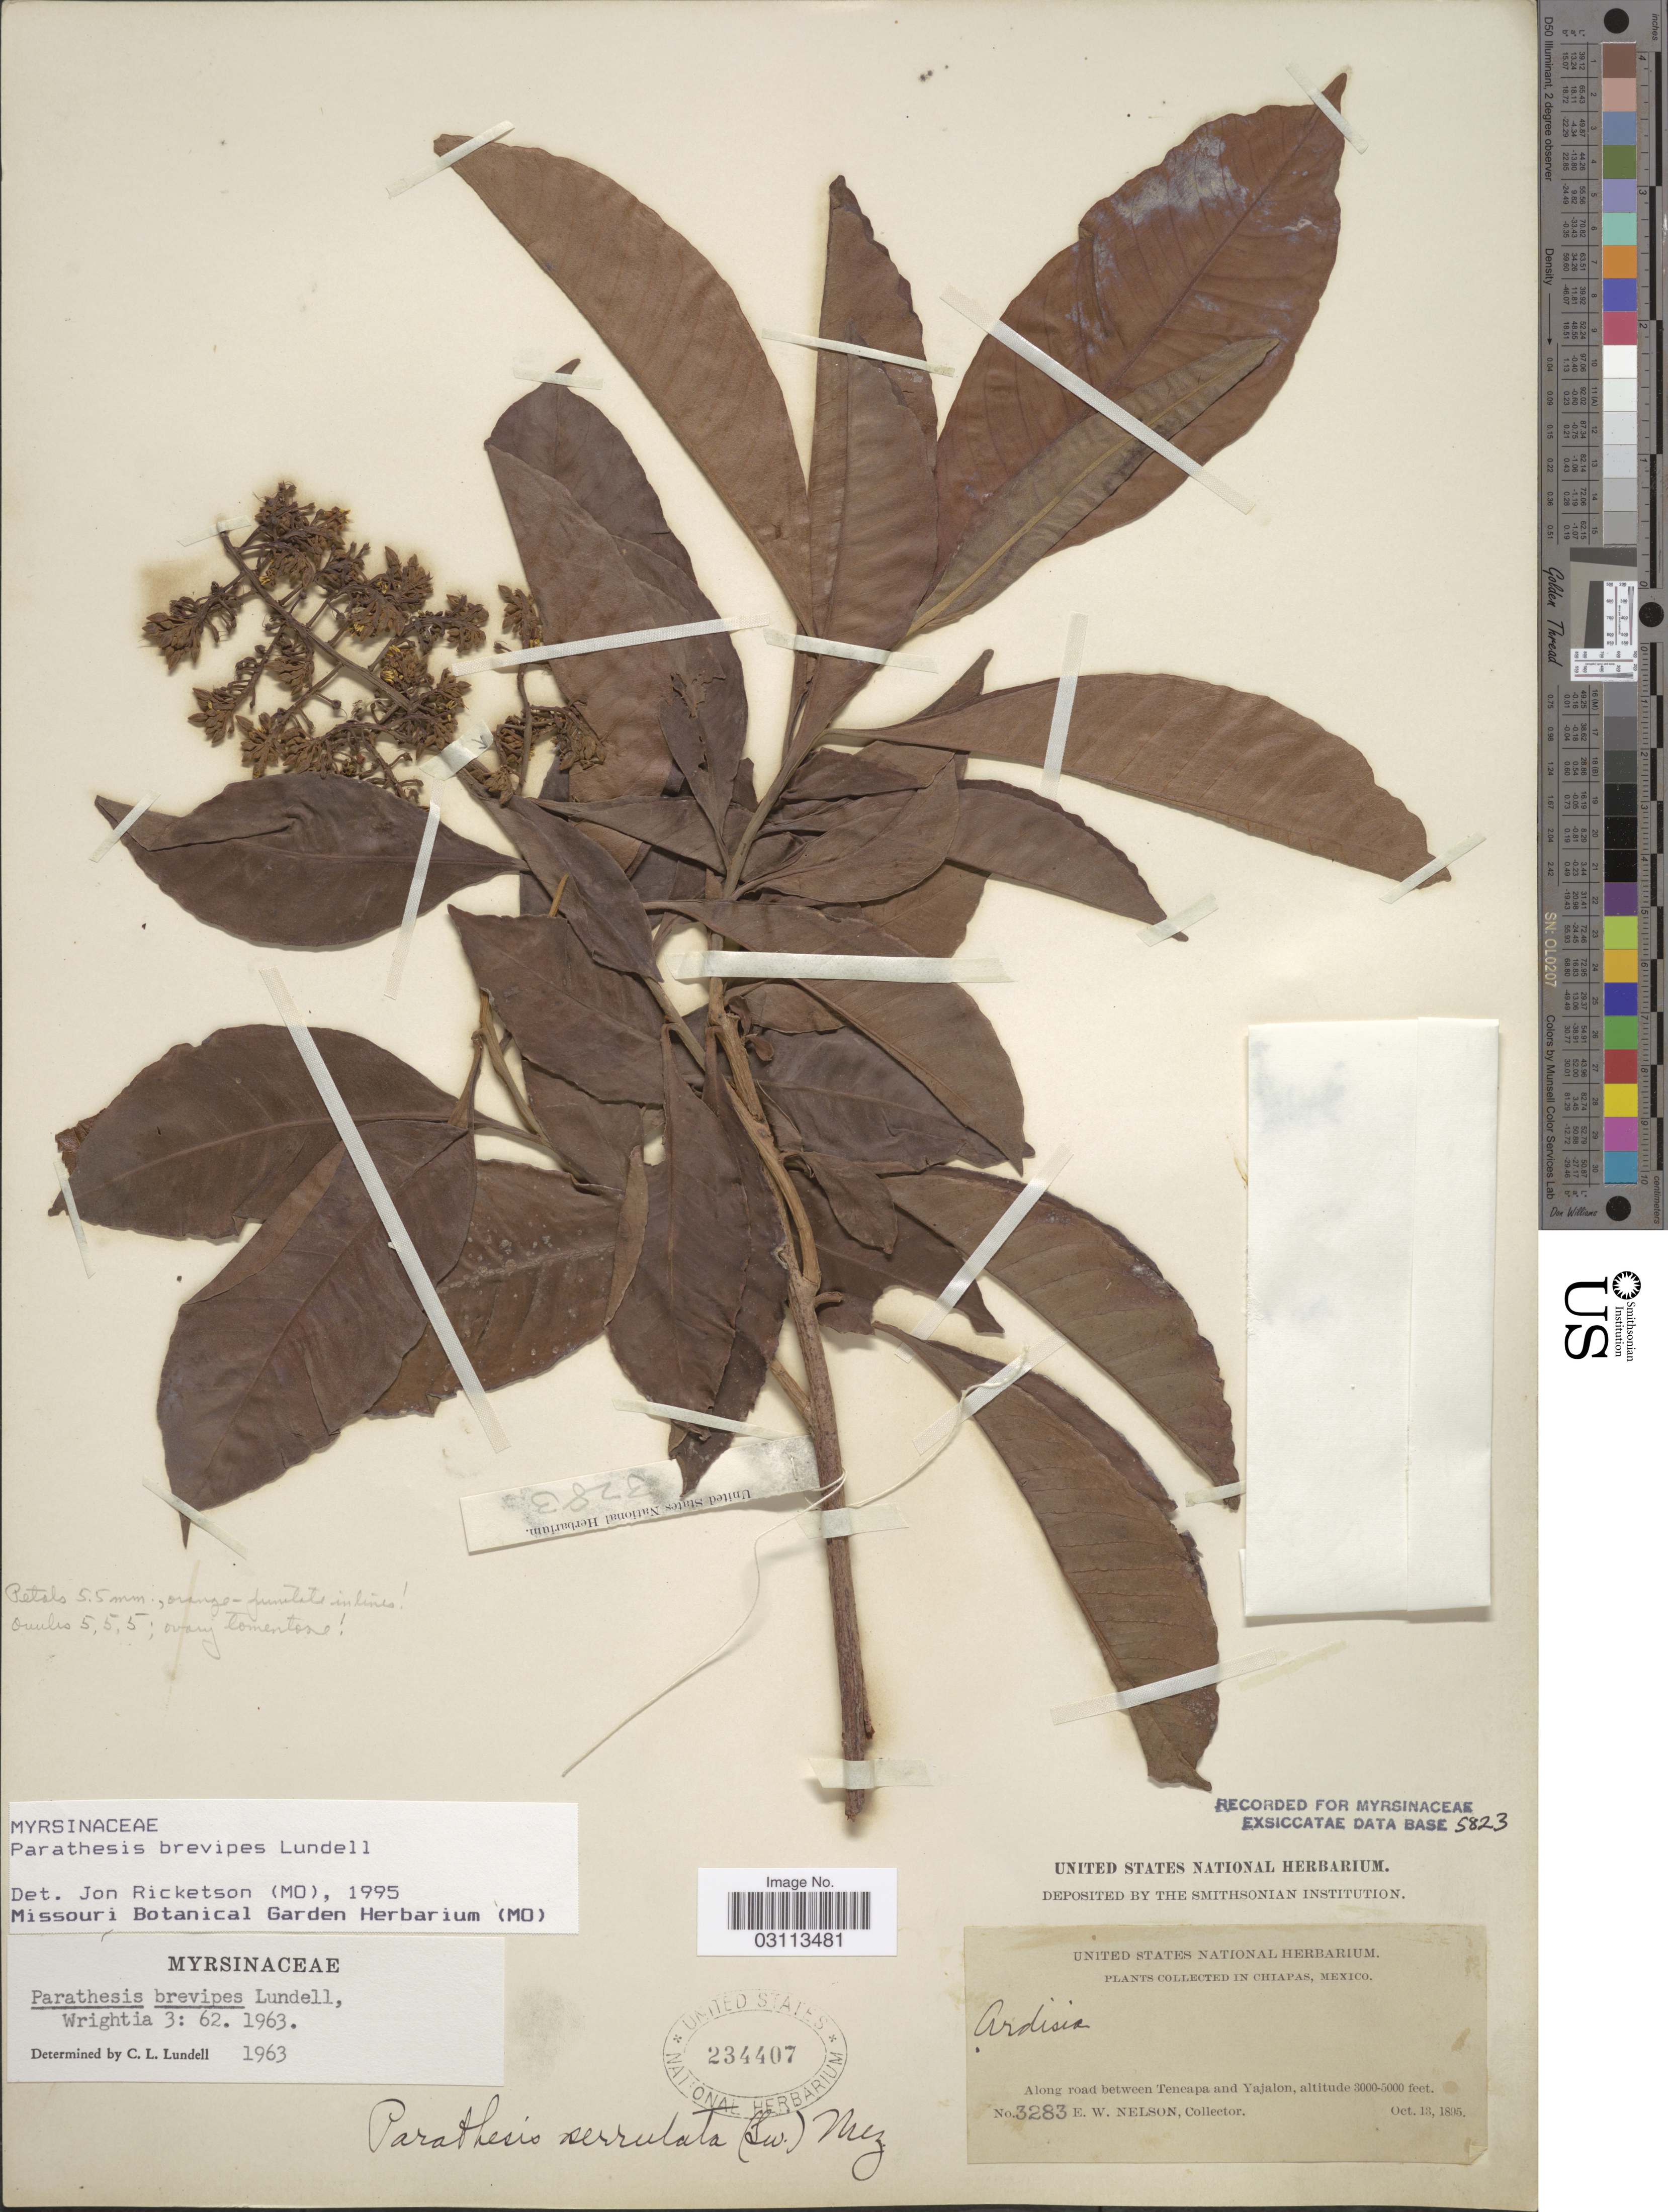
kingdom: Plantae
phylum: Tracheophyta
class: Magnoliopsida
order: Ericales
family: Primulaceae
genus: Parathesis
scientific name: Parathesis brevipes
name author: Lundell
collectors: E. W. Nelson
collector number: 3283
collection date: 1895-10-13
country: Mexico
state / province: Chiapas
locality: Along road between Teneapa and Yajalon.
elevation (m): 914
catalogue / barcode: US 234407